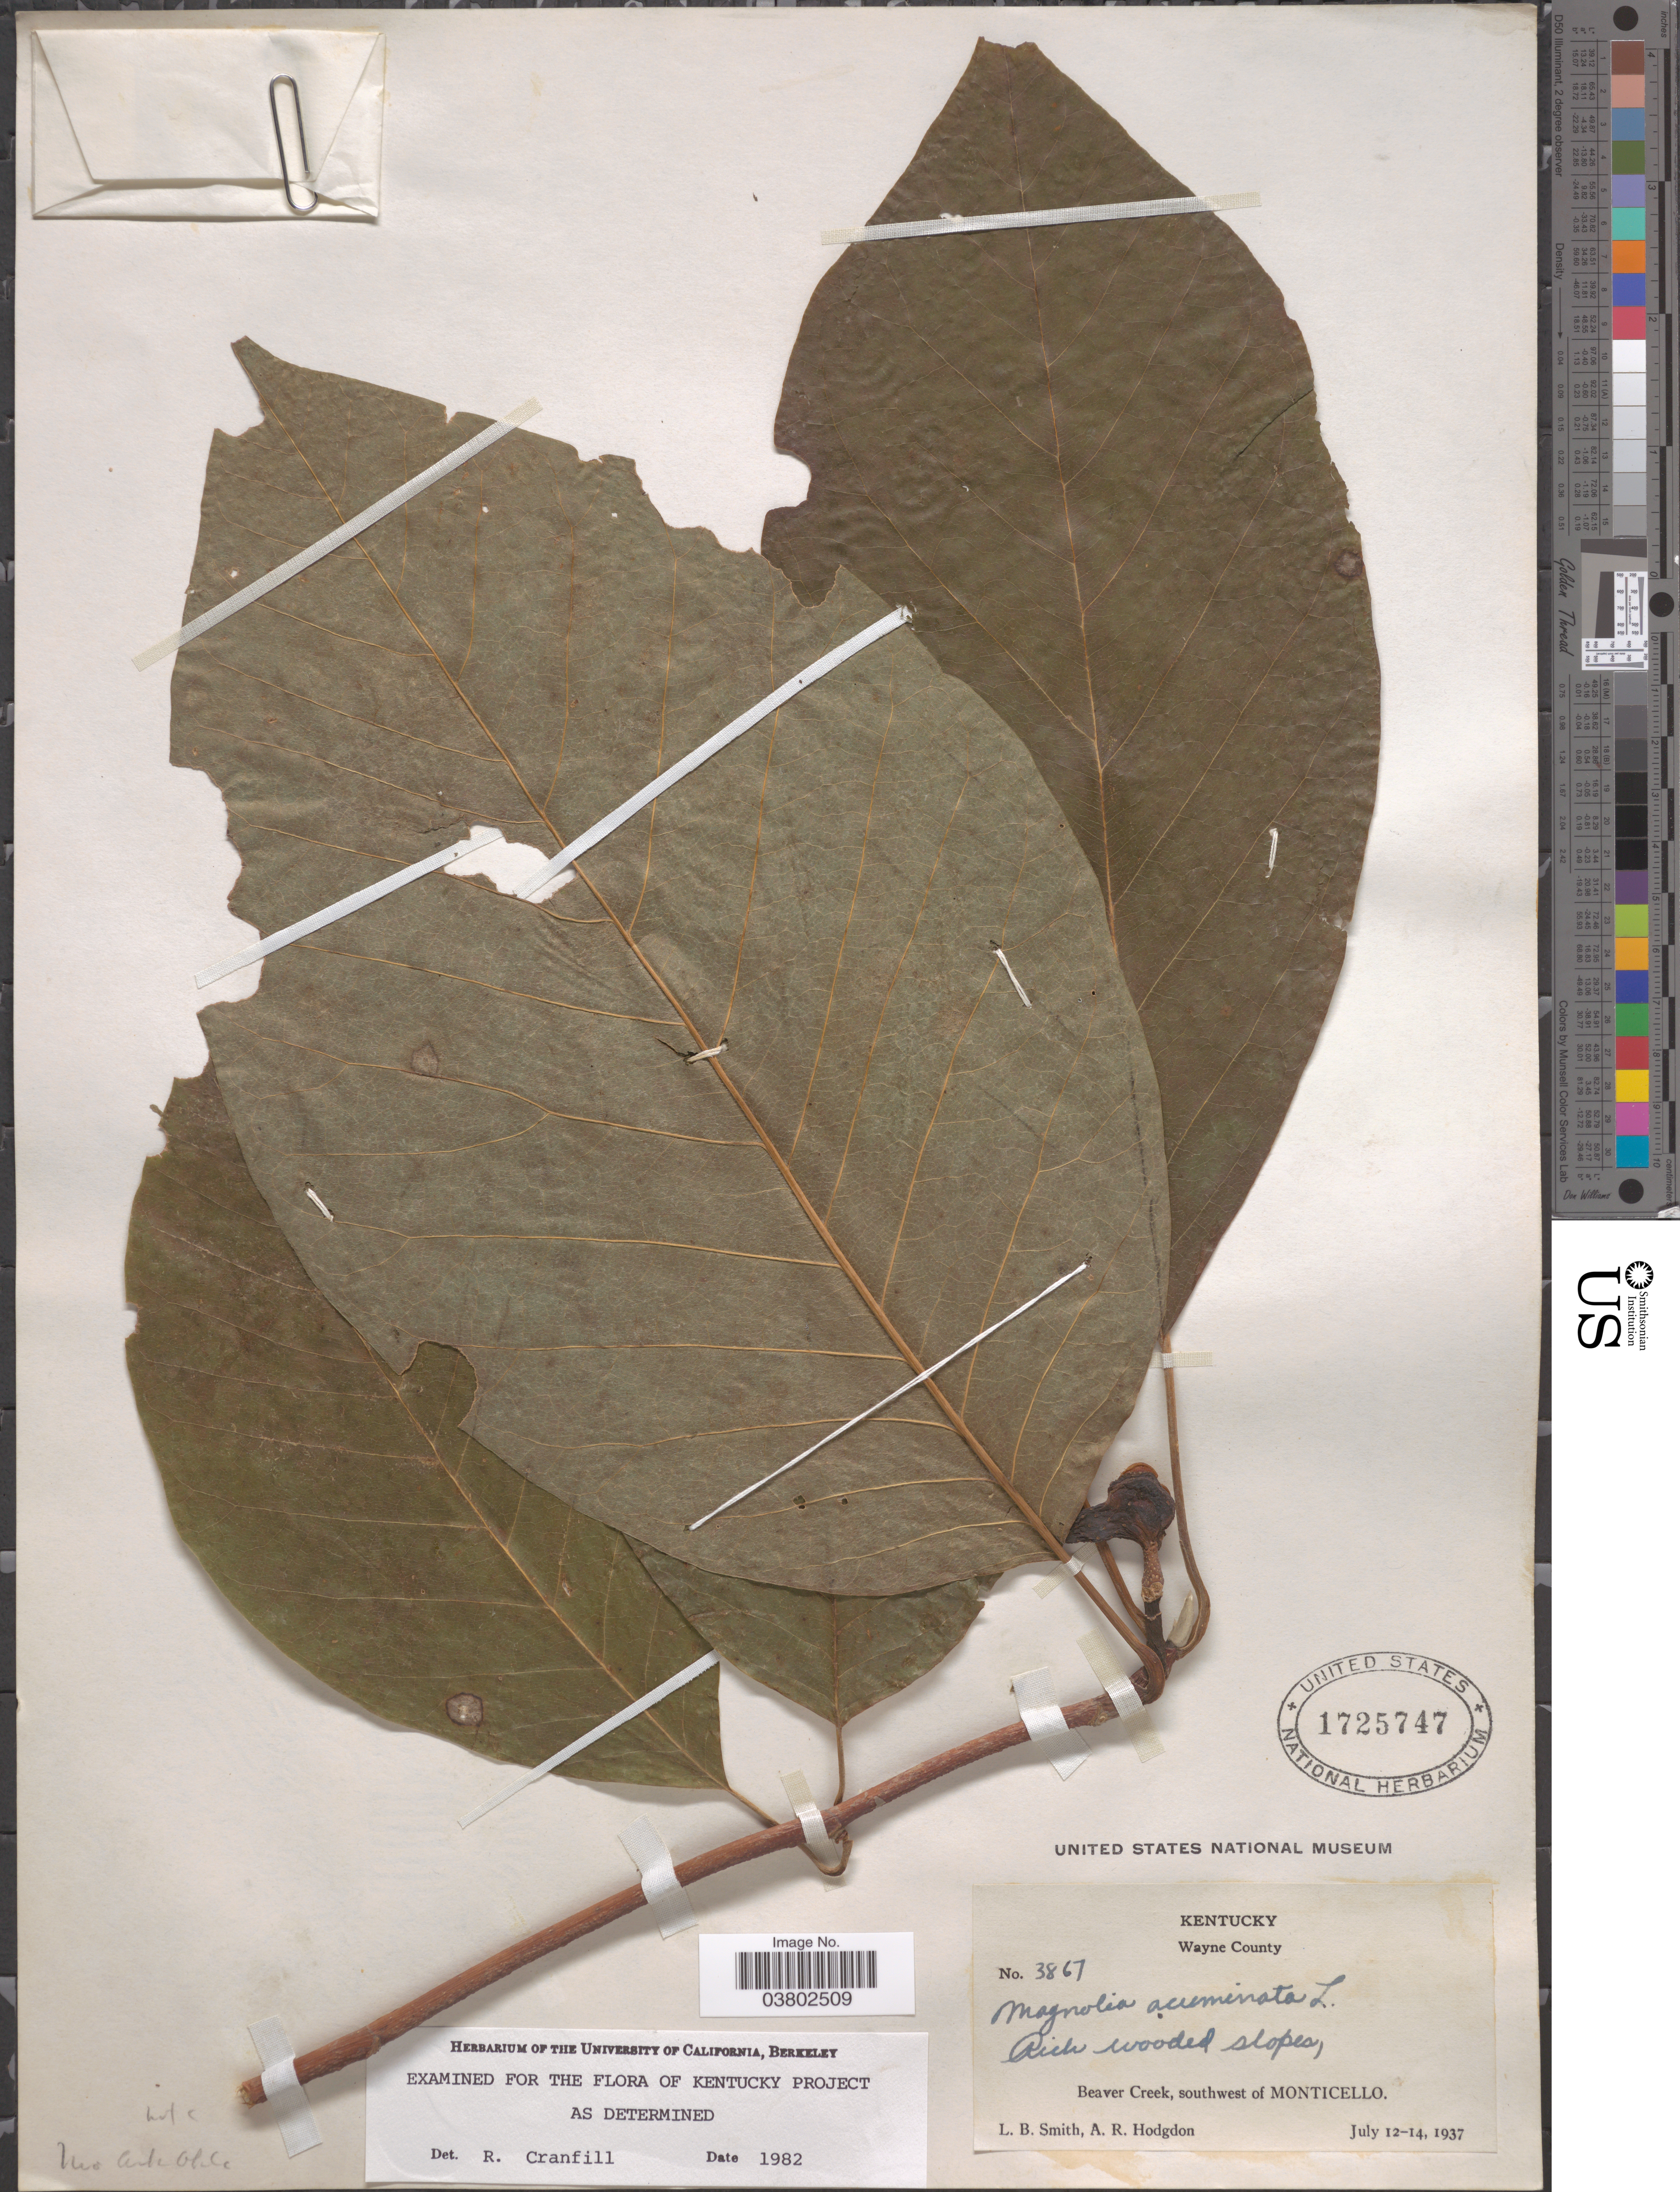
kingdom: Plantae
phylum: Tracheophyta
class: Magnoliopsida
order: Magnoliales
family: Magnoliaceae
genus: Magnolia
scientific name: Magnolia acuminata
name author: (L.) L.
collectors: L. Smith & A. R. Hodgdon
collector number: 3867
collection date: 1937-07-12/1937-07-14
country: United States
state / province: Kentucky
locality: Wayne County. Beaver Creek, southwest of Monticello.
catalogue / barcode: US 1725747